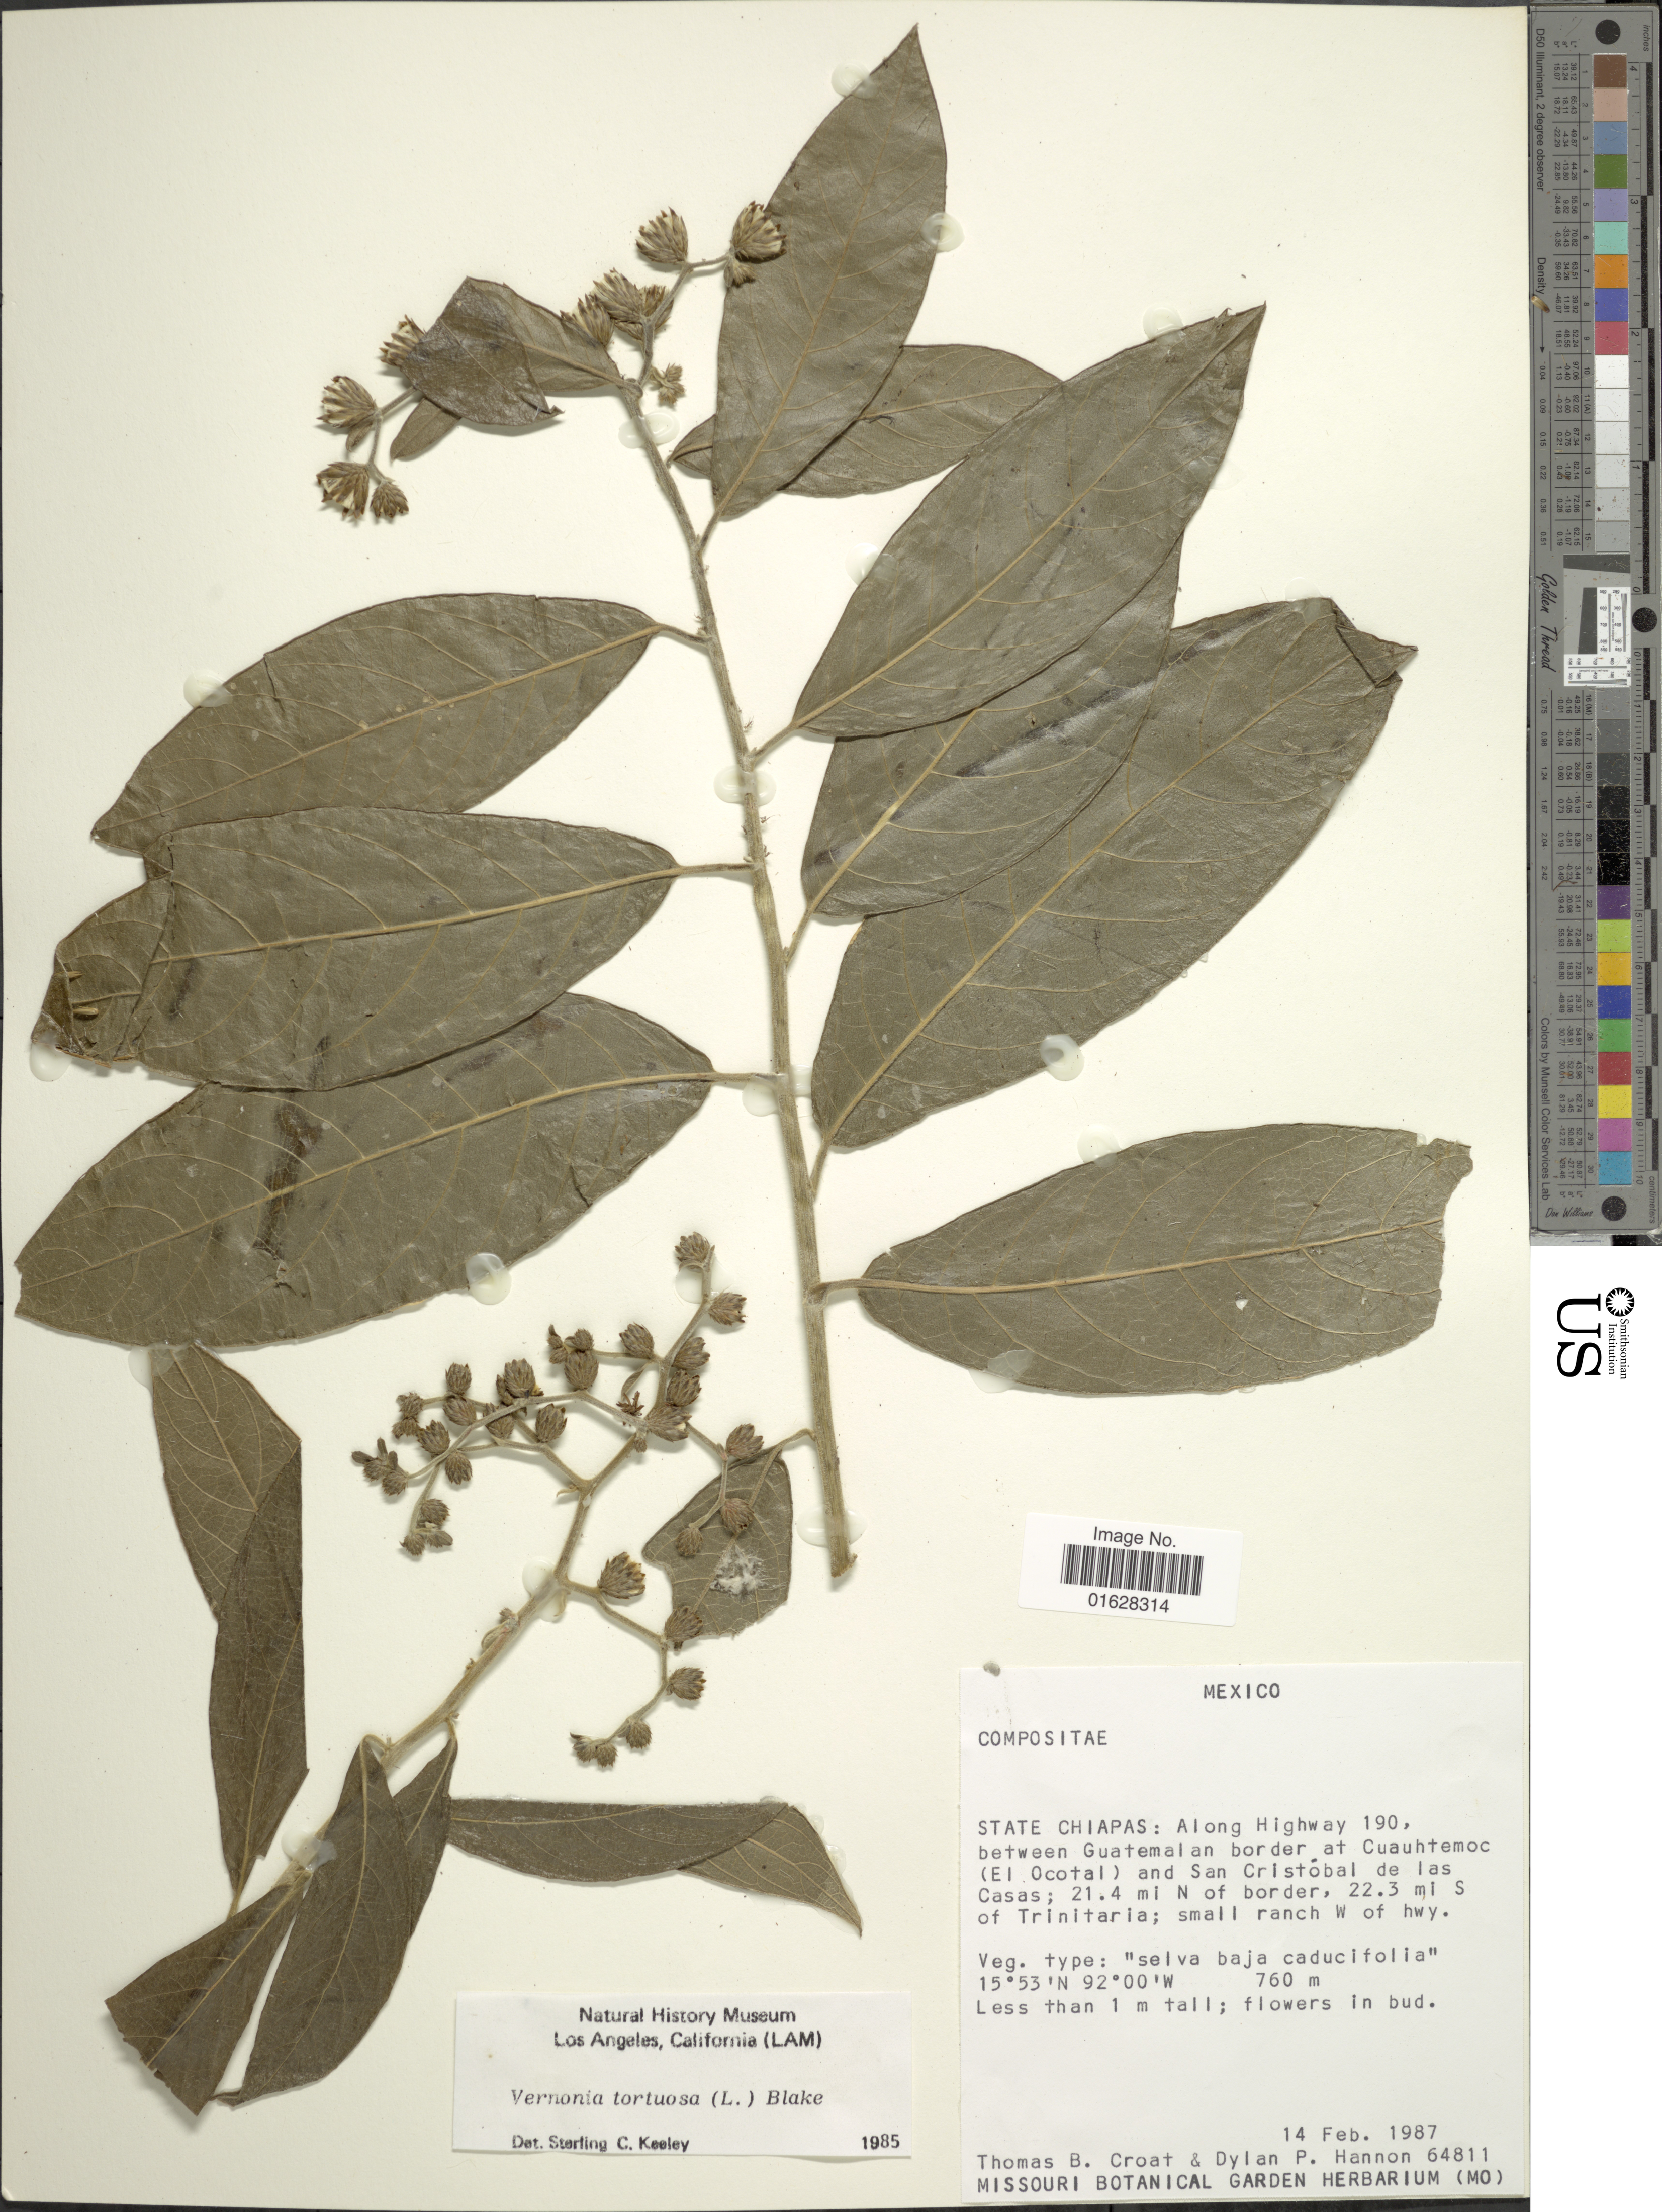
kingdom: Plantae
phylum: Tracheophyta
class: Magnoliopsida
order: Asterales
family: Asteraceae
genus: Lepidaploa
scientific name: Lepidaploa tortuosa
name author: (L.) H. Rob.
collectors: T. B. Croat & D. Hannon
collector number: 64811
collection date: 1987-02-14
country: Mexico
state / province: Chiapas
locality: State Chiapas, Along Highway 190, between Guatemalan border at Cuauhtemoc (El Ocotal) and San Cristobal de las Casas, 21.4 mi N of border, 22.3 mi S of Trinitaria, small ranch W of hwy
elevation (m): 760